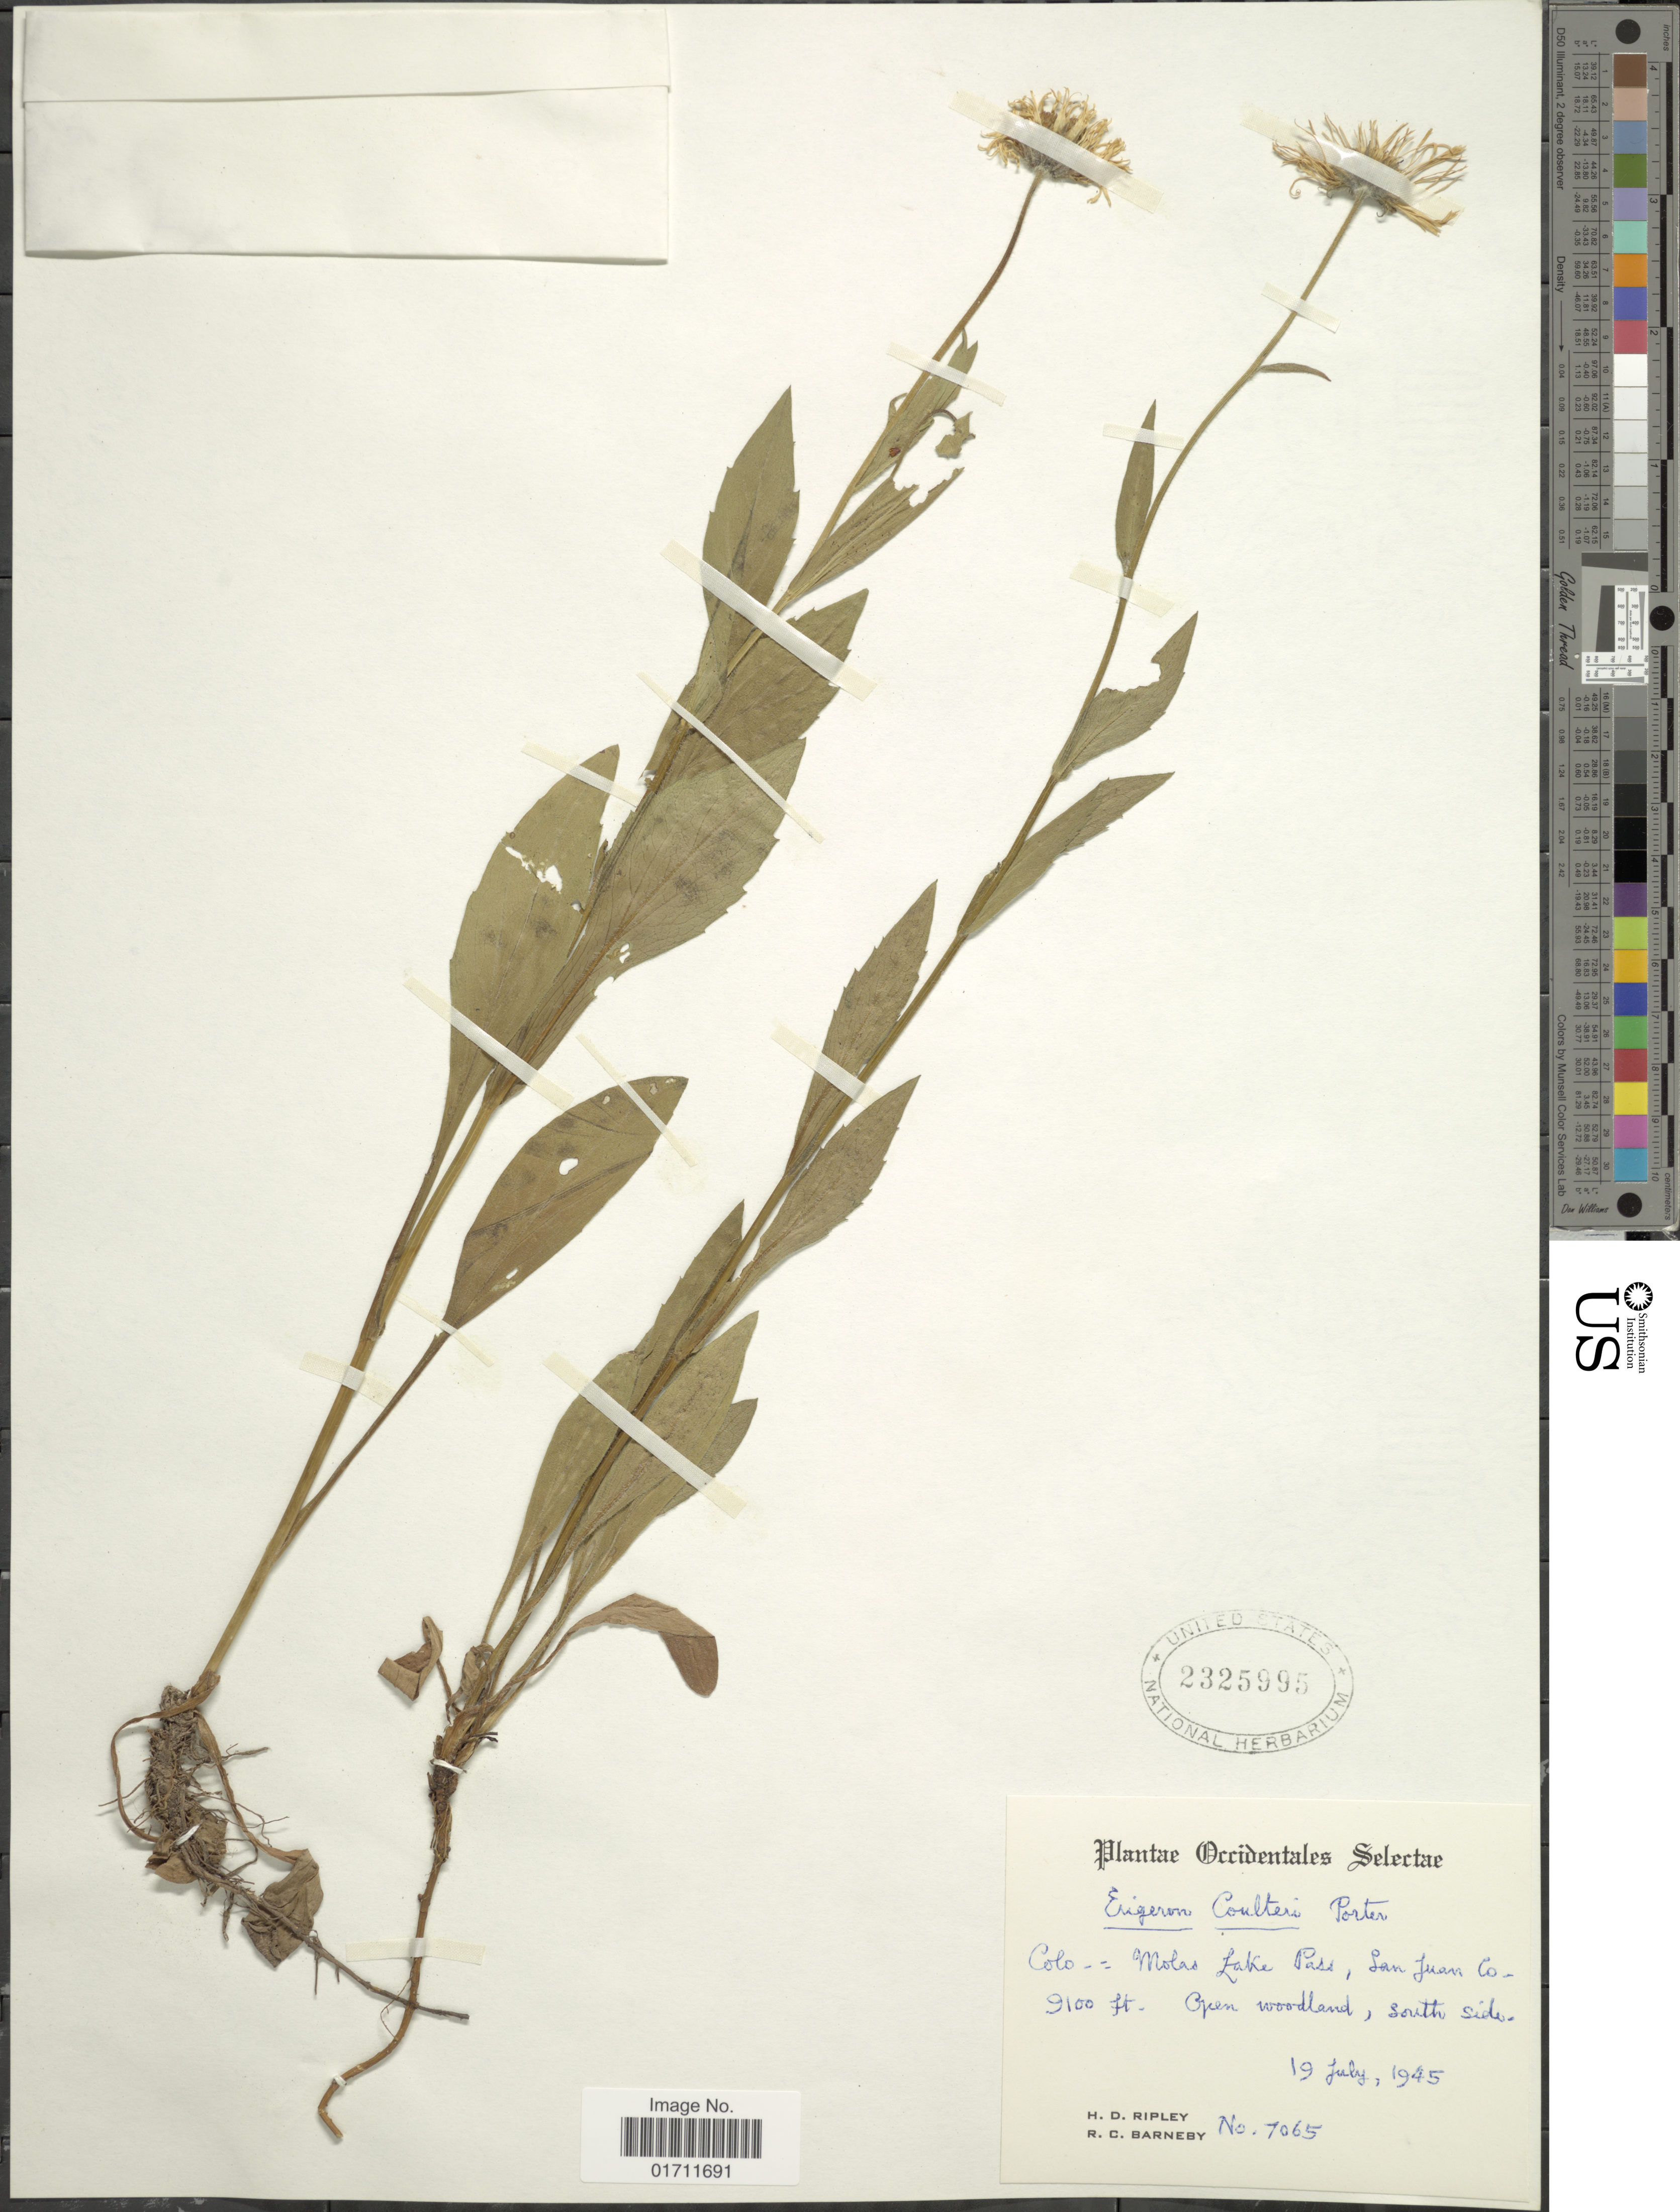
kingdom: Plantae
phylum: Tracheophyta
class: Magnoliopsida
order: Asterales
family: Asteraceae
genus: Erigeron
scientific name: Erigeron coulteri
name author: Porter in Porter & J.M. Coult.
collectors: H. Ripley & R. C. Barneby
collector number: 7065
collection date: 1945-07-19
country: United States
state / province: Colorado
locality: Occidentales Selectae, Colo = Molas Lake Pass, San Juan Co, Open woodland, south side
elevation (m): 2774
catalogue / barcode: US 2325995